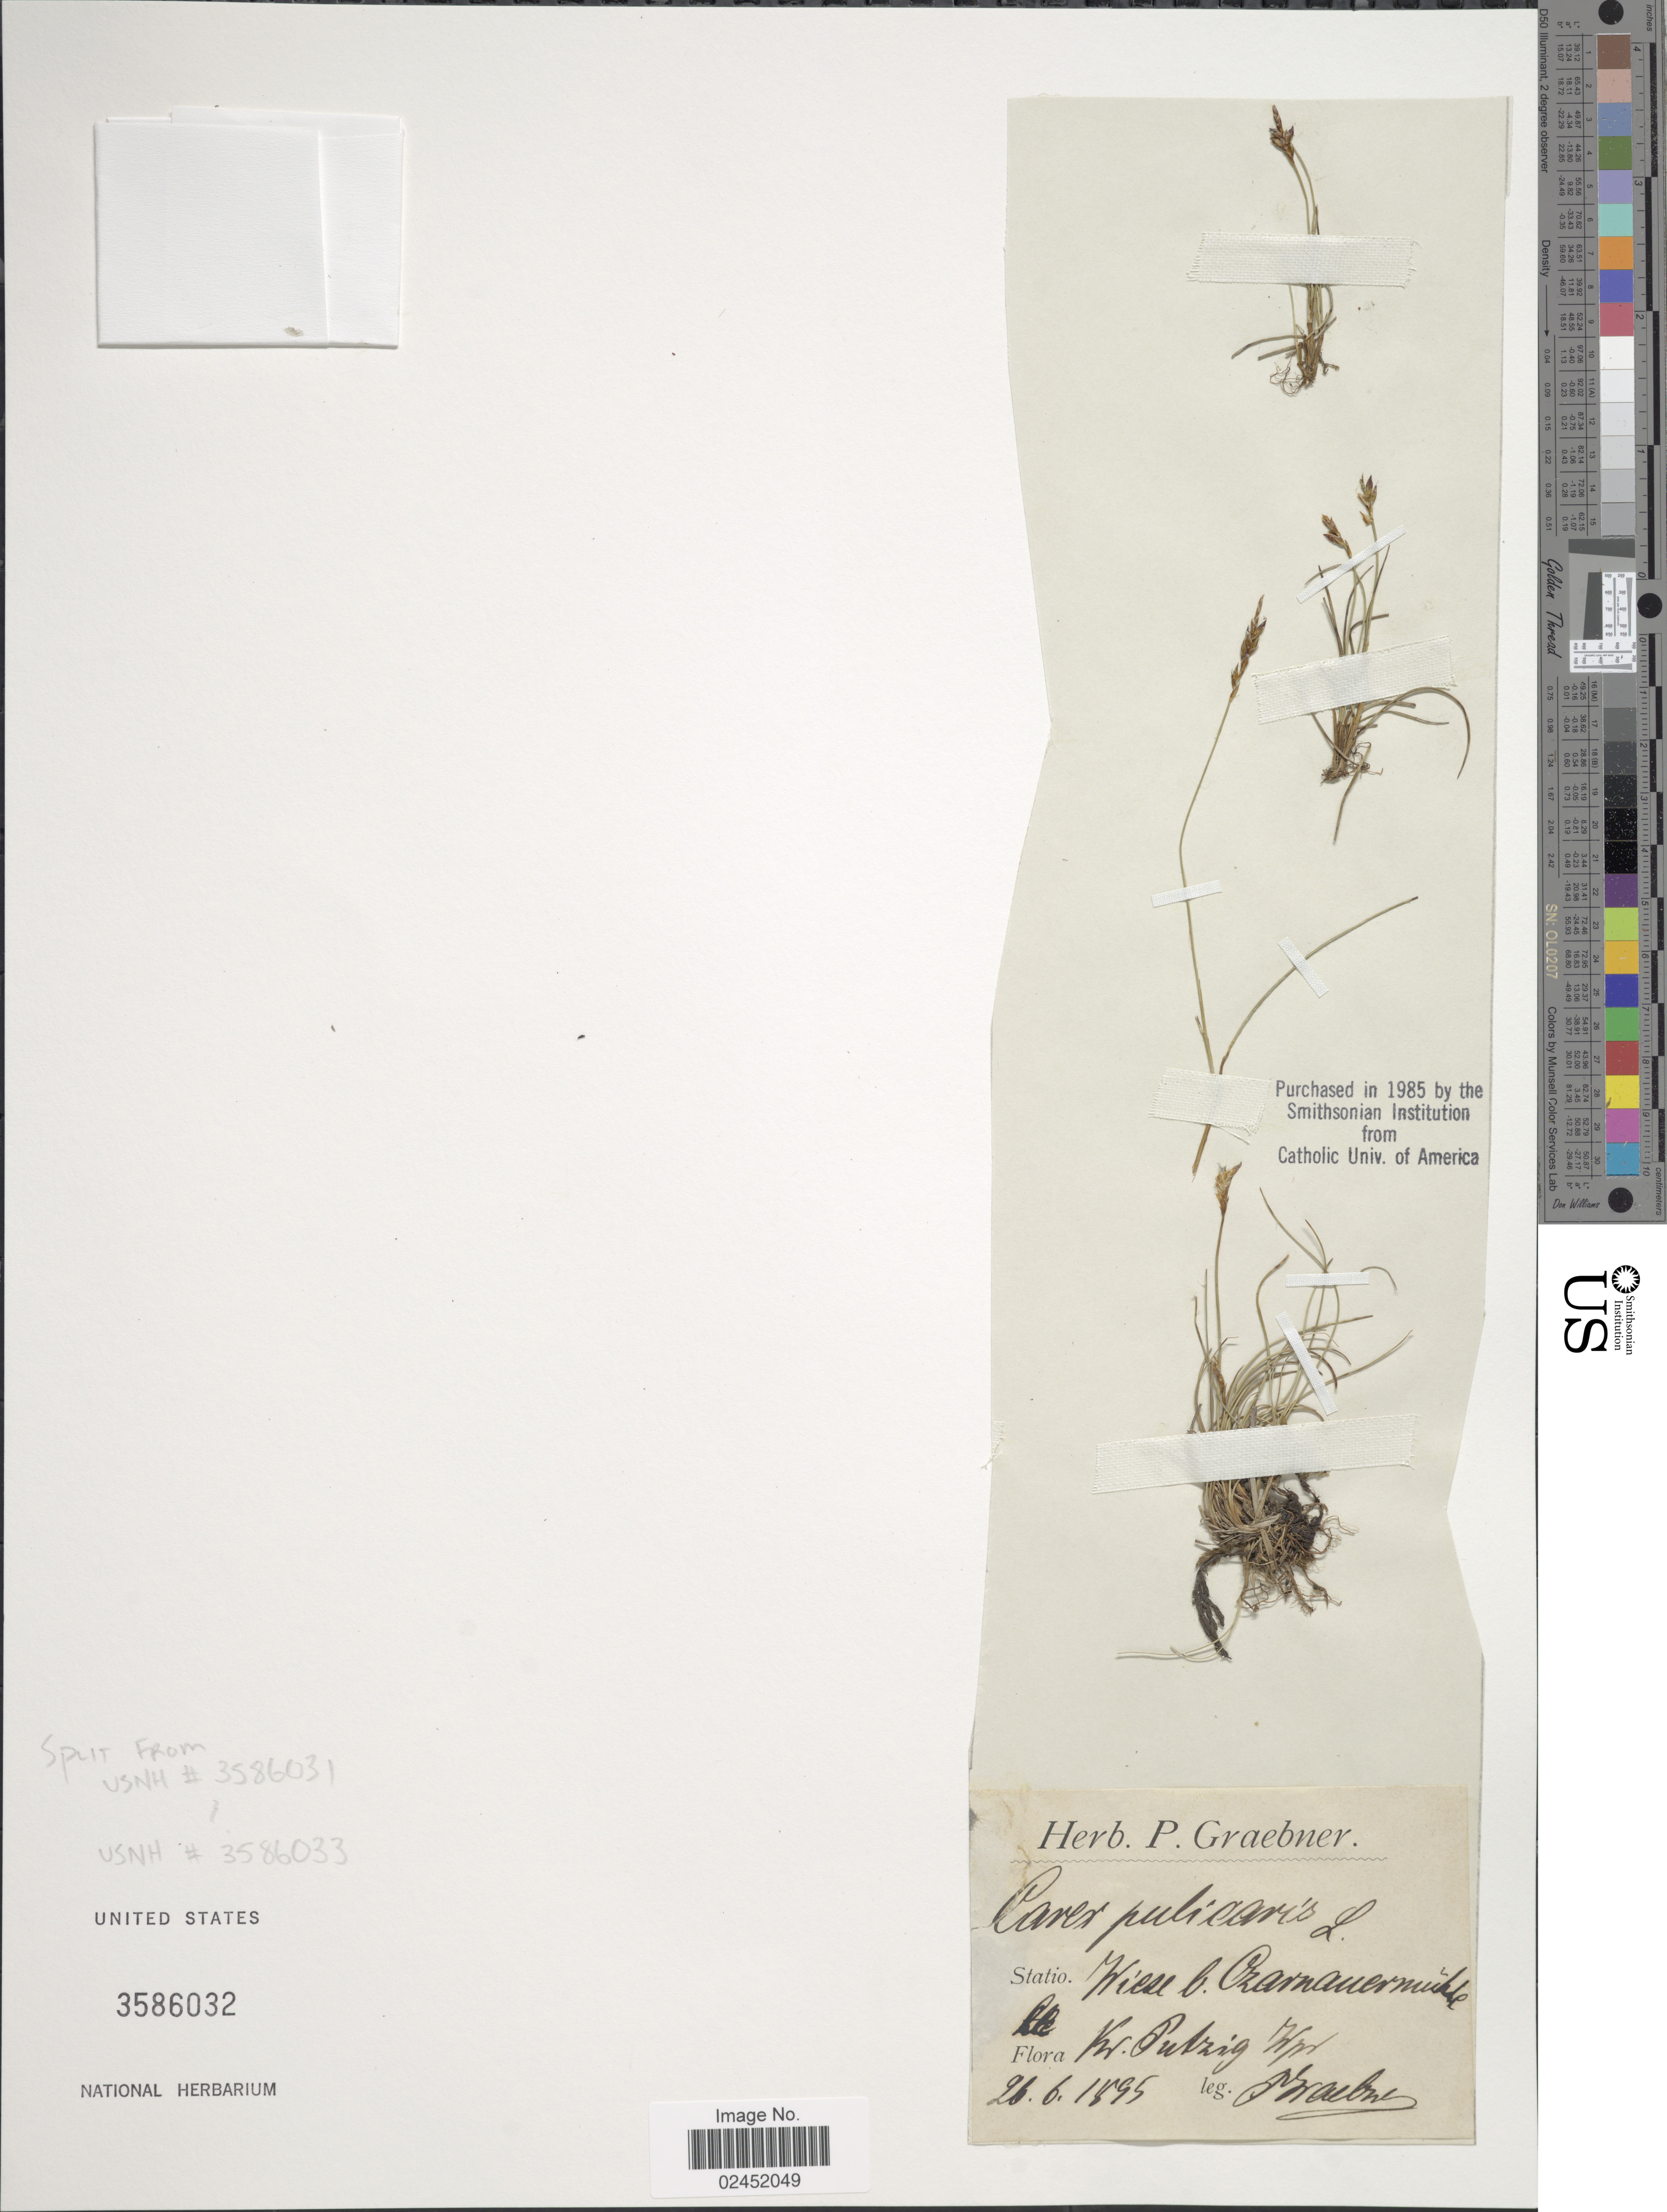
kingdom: Plantae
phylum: Tracheophyta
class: Liliopsida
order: Poales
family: Cyperaceae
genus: Carex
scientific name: Carex pulicaris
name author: L.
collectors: P. Graebner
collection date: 1895-06-26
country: Germany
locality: Statio Wiese b Ozarnauer [illegible text], Kr Putzig Wpr [interpreted]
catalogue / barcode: US 3586032